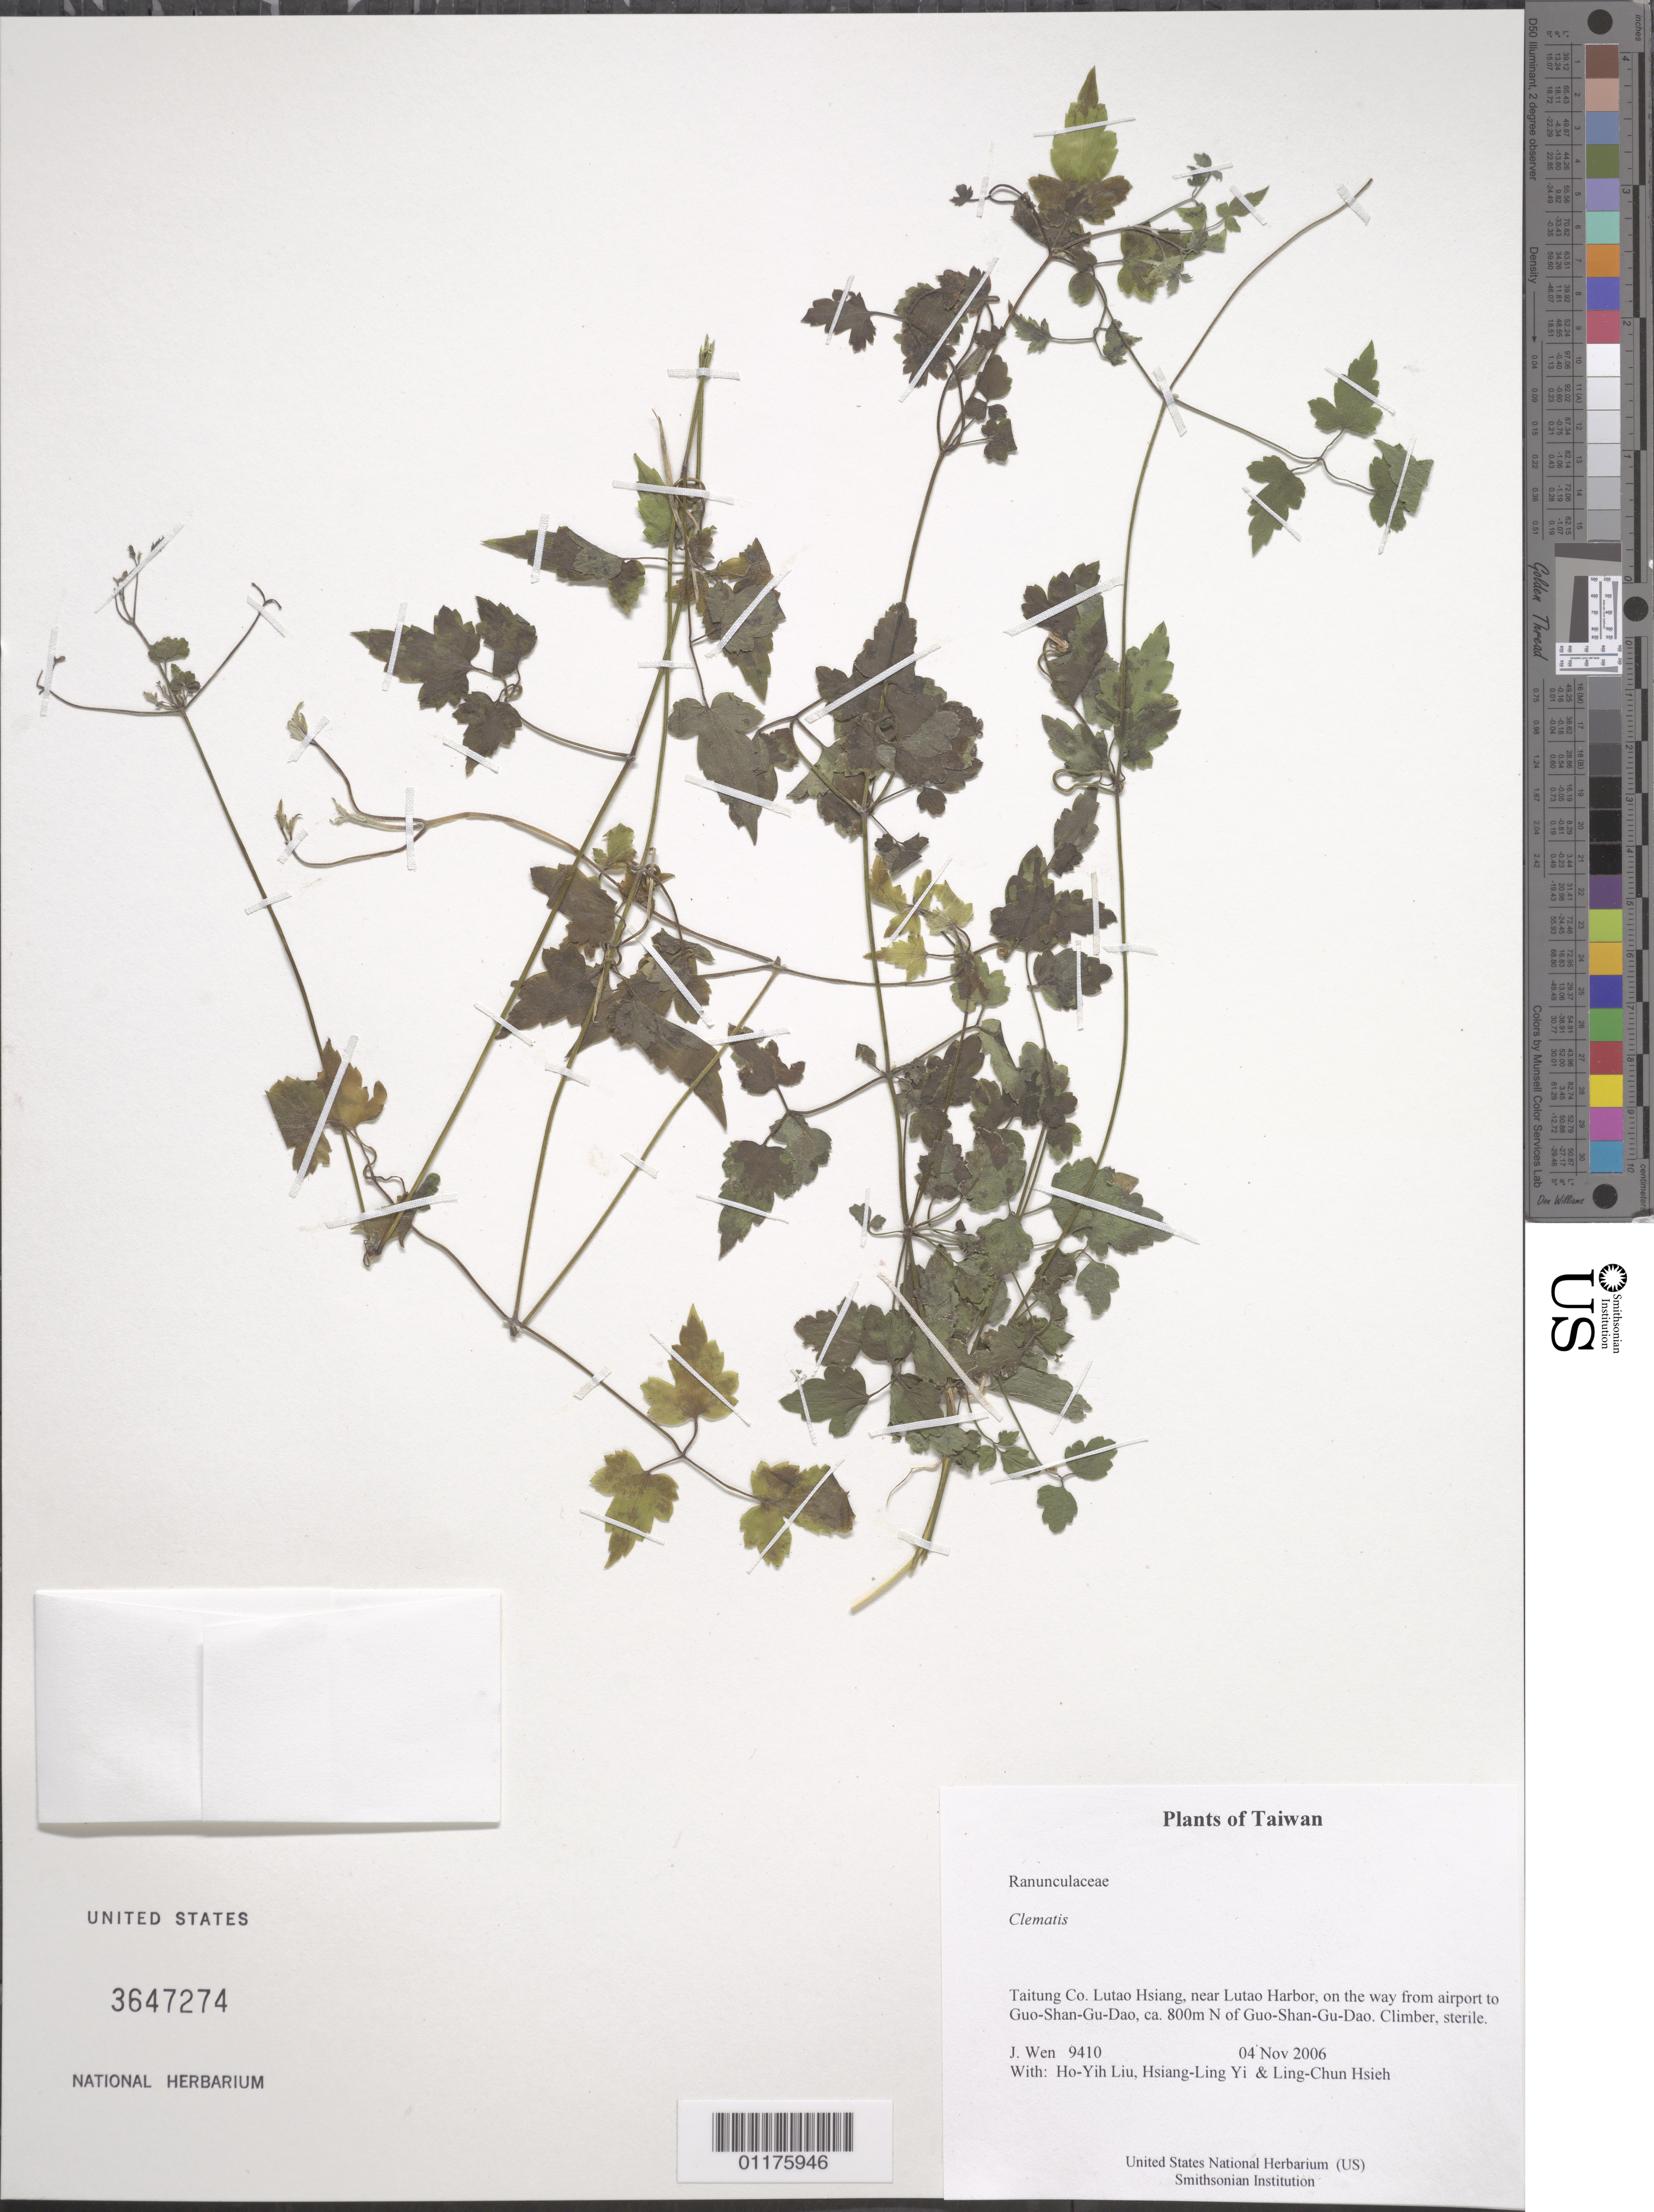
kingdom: Plantae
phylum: Tracheophyta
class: Magnoliopsida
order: Ranunculales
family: Ranunculaceae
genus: Clematis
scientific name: Clematis sp.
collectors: J. Wen, H. Liu, H. l. Yi & L. Hsieh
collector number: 9410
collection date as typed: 04 Nov 2006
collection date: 2006-11-04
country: Taiwan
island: Taiwan [Formosa]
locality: Lutao Hsiang, near Lutao Harbor, on the way from airport to Guo-Shan-Gu-Dao, ca. 800m N of Guo-Shan-Gu-Dao.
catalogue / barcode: US 3647274